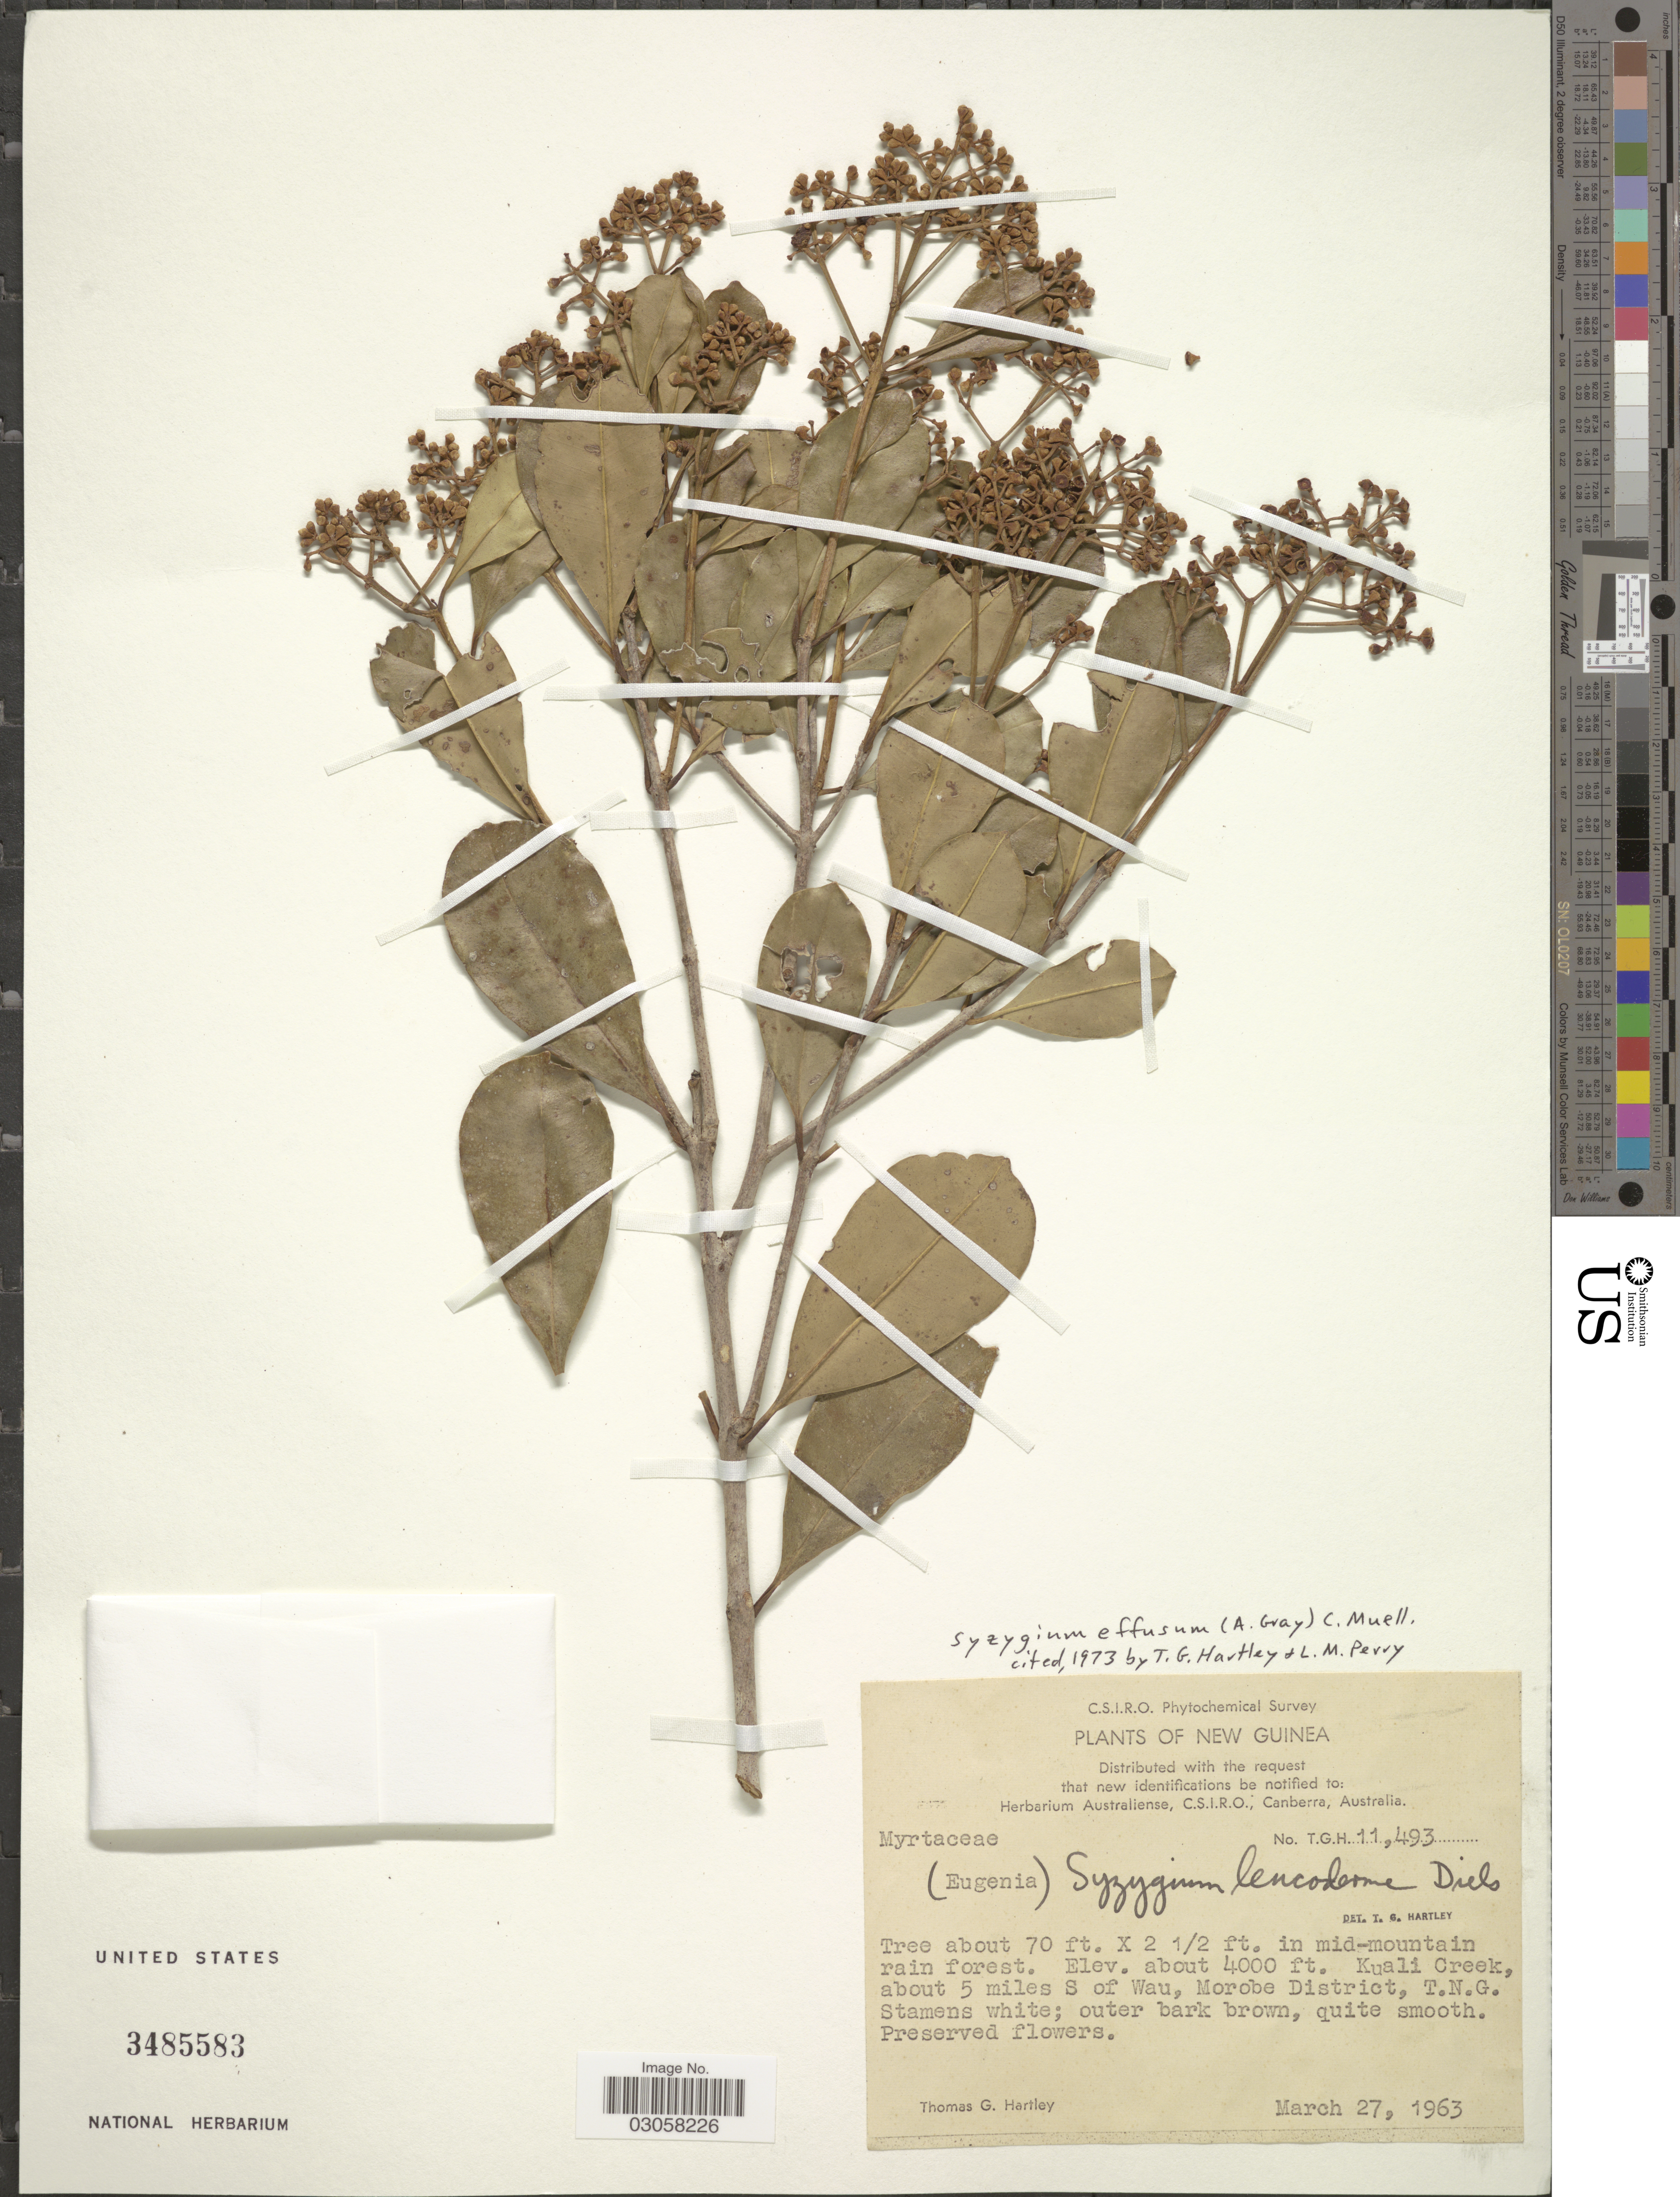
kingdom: Plantae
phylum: Tracheophyta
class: Magnoliopsida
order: Myrtales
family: Myrtaceae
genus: Syzygium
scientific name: Syzygium effusum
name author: (A. Gray) K. Müller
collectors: T. G. Hartley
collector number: T.G.H. 11493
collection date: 1963-03-27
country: Papua New Guinea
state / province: Morobe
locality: New Guinea. Kuali Creek, about 5 miles S of Wau, Morobe District, T. N. G.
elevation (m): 1219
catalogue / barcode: US 3485583